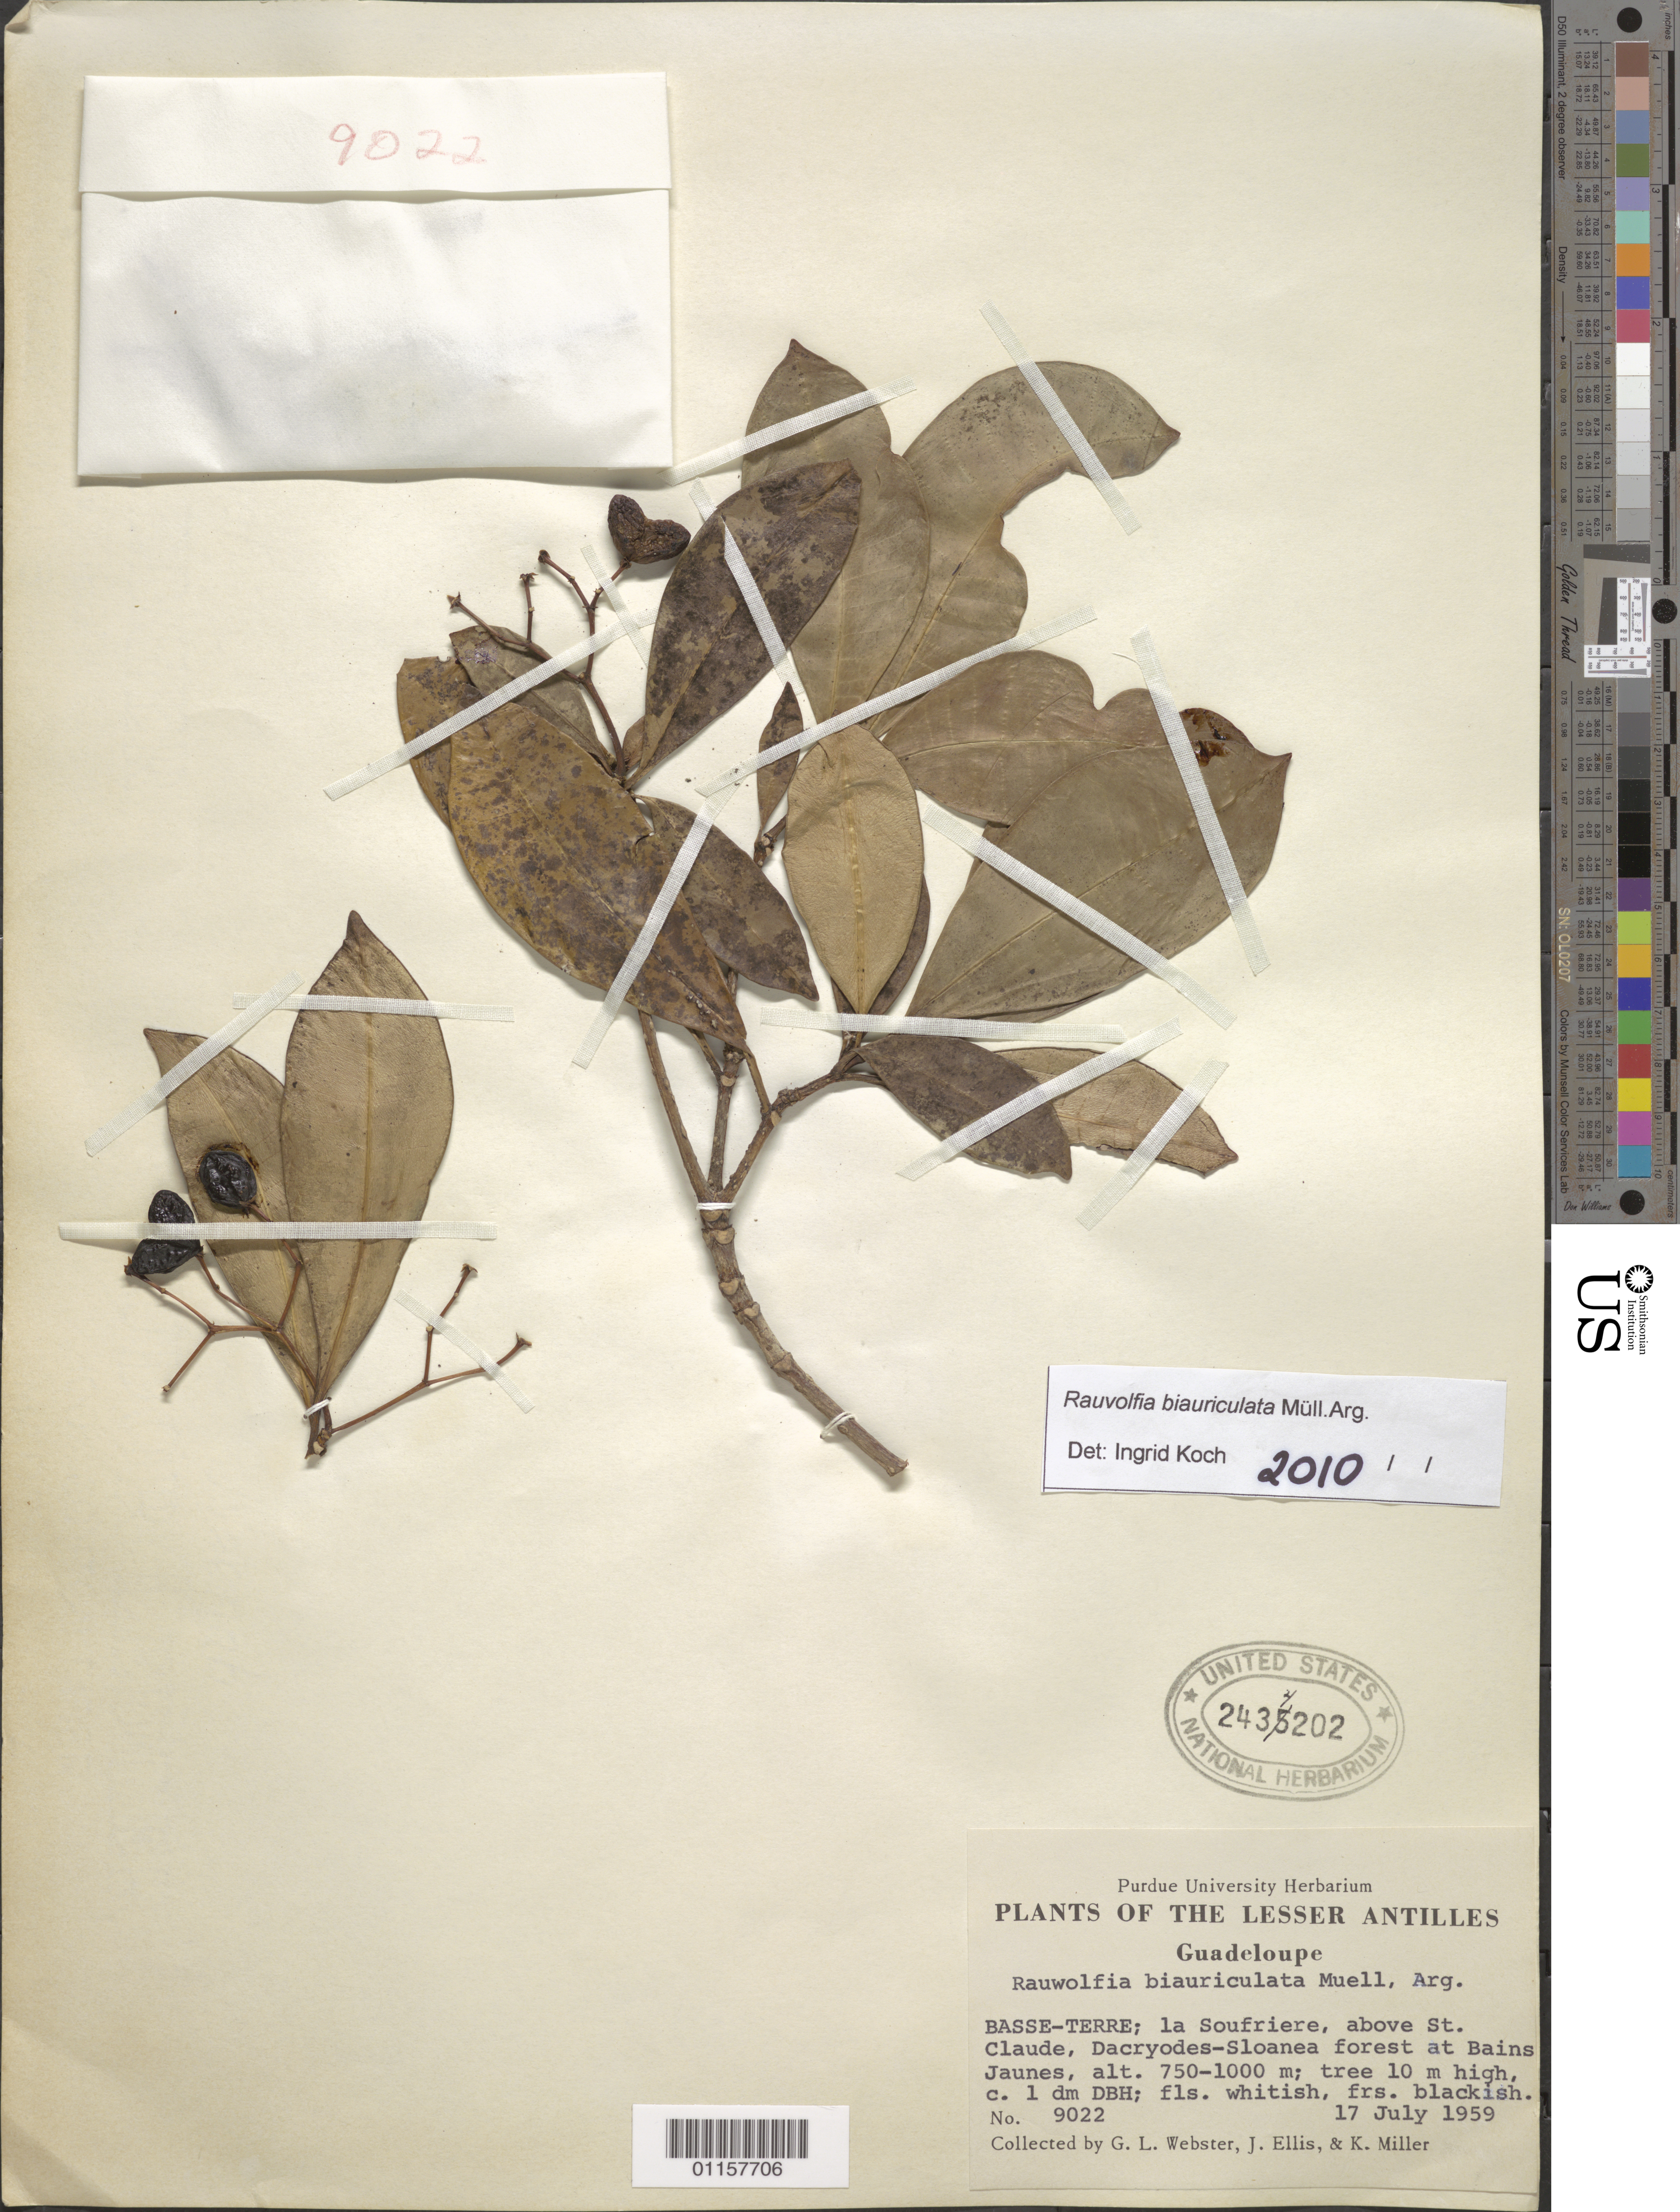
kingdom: Plantae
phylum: Tracheophyta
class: Magnoliopsida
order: Gentianales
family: Apocynaceae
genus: Rauvolfia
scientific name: Rauvolfia biauriculata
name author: Müll. Arg.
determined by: Koch, I.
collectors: G. L. Webster, J. Ellis & K. I. Miller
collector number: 9022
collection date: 1959-07-17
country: Guadeloupe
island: Basse Terre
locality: La Soufriere, above St. Claude; forest at Bains Jaunes.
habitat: Dacryodes-Sloanea forest.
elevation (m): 750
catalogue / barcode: US 2434202